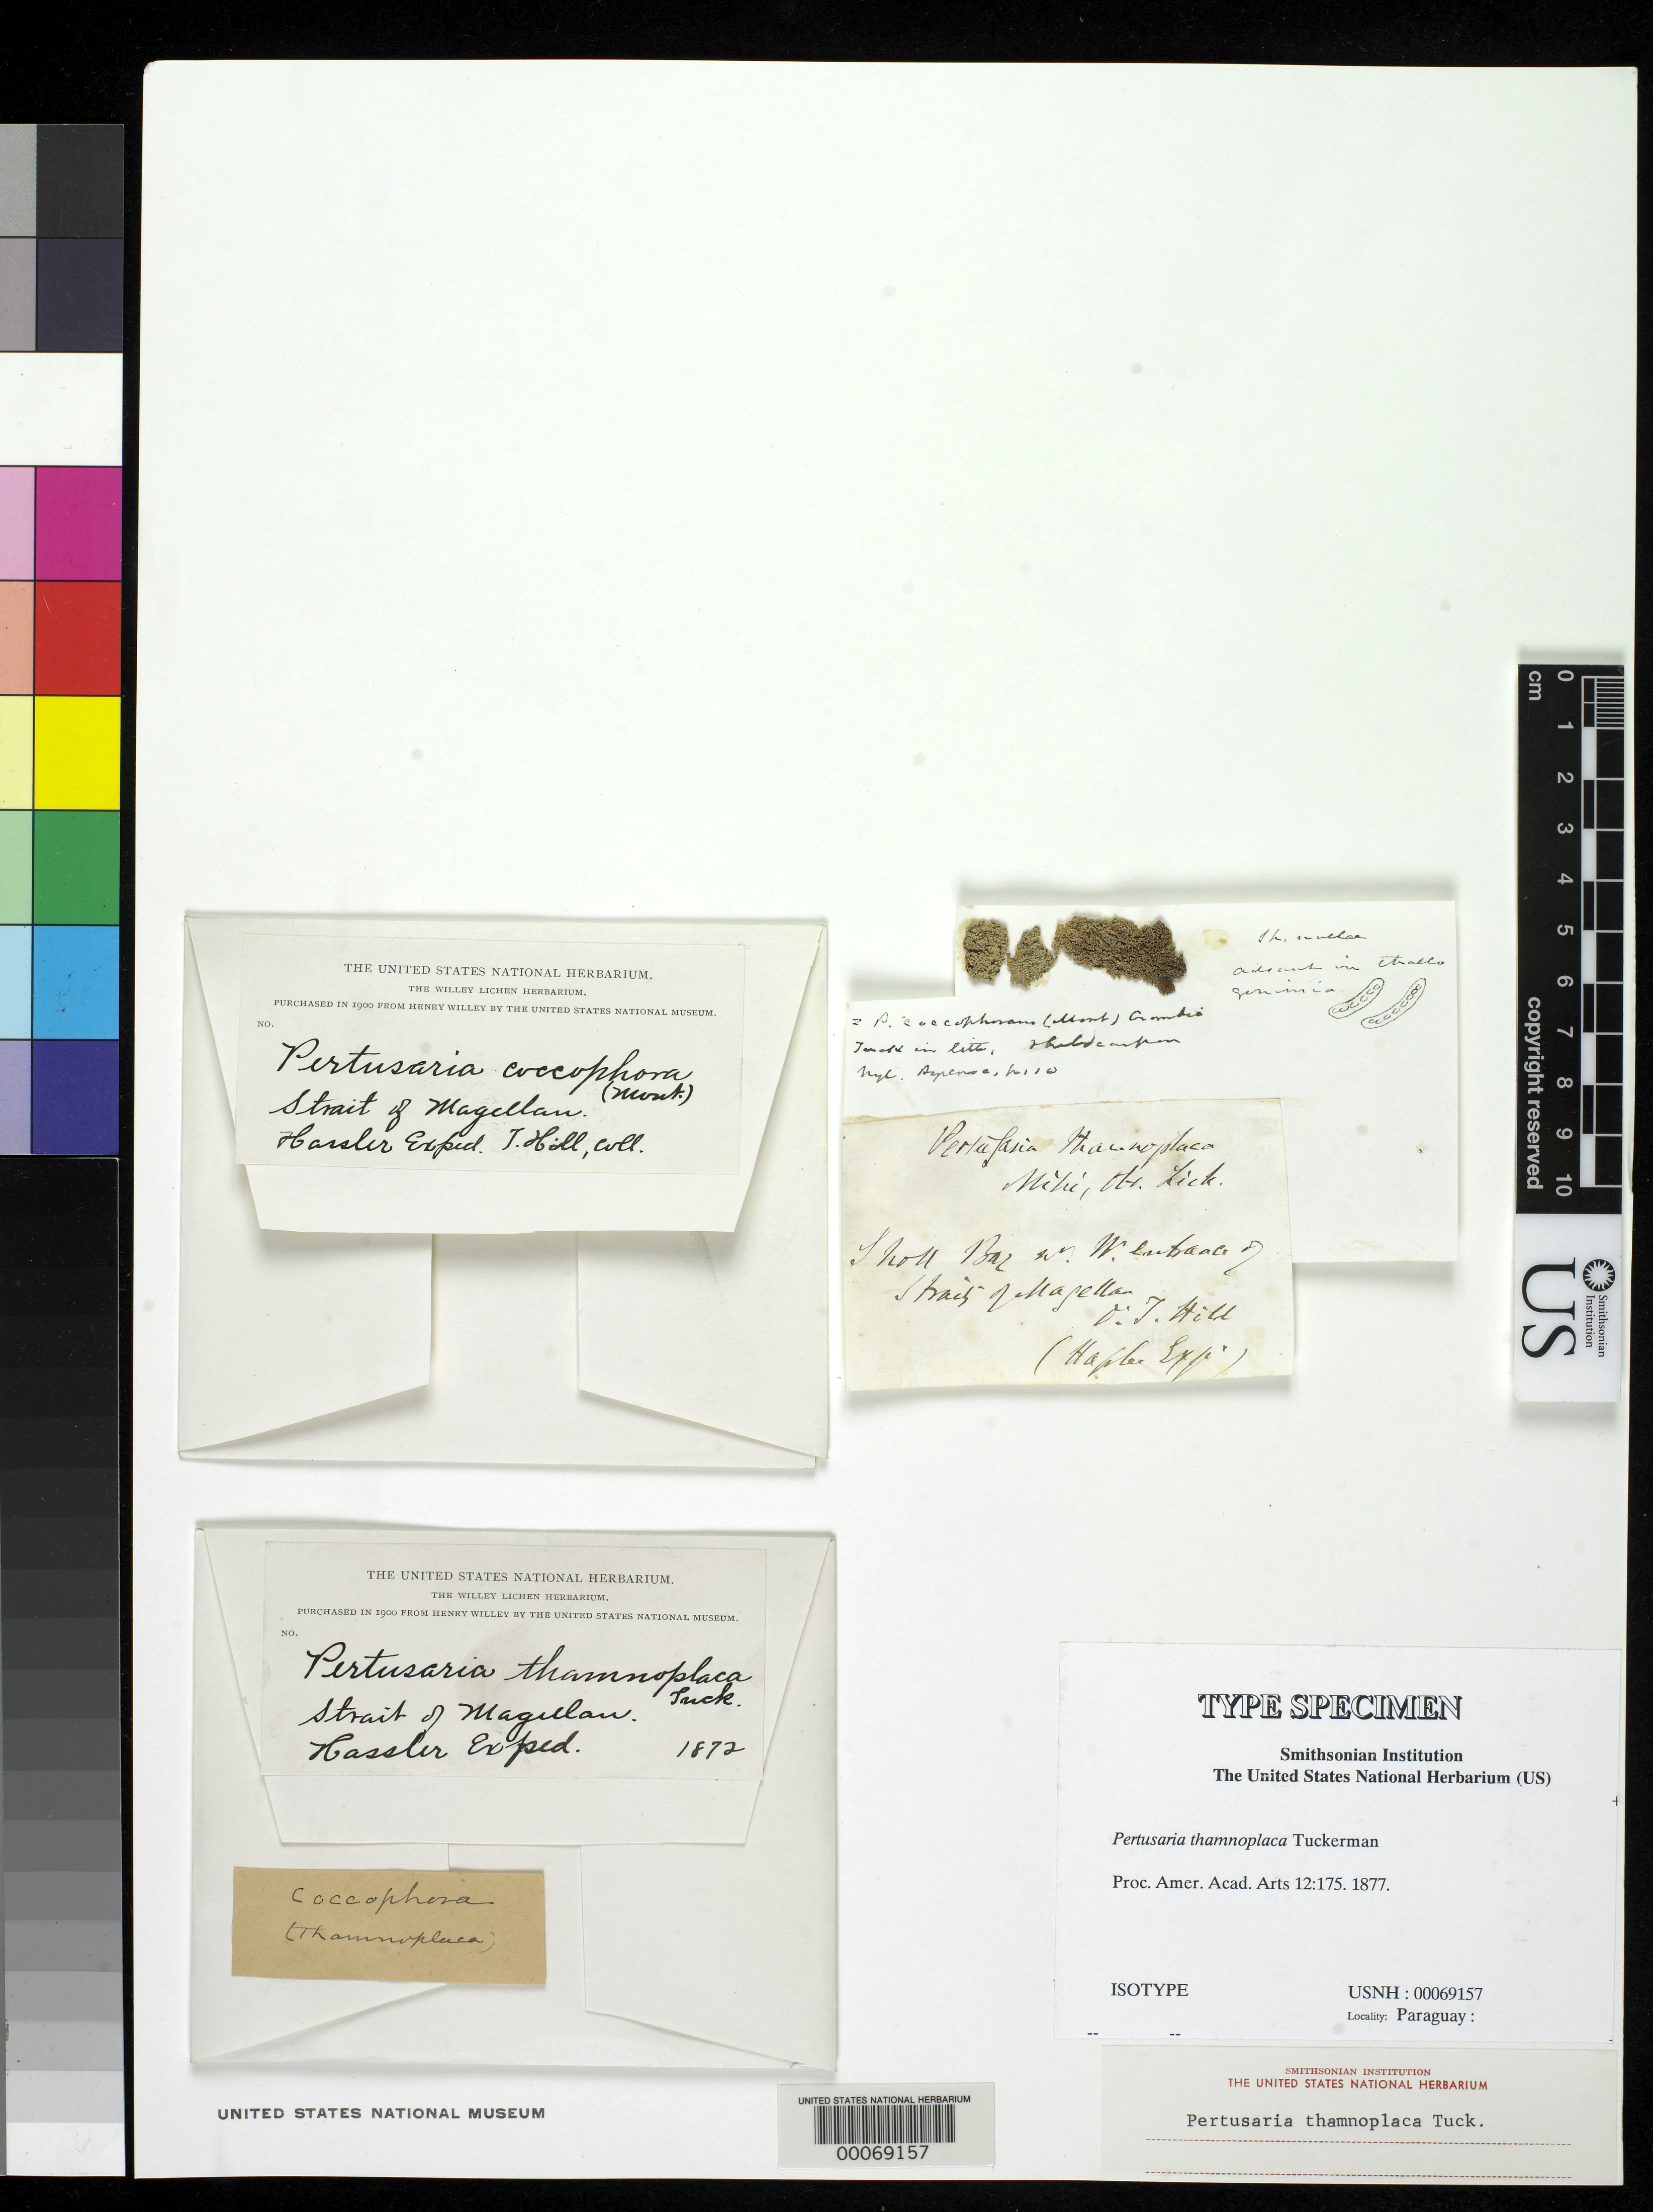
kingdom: Fungi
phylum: Ascomycota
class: Lecanoromycetes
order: Pertusariales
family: Pertusariaceae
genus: Pertusaria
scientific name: Pertusaria thamnoplaca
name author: Tuck.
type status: Isotype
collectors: Hassler Exped.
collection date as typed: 1872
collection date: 1872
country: Paraguay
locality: Strait of Magellan.